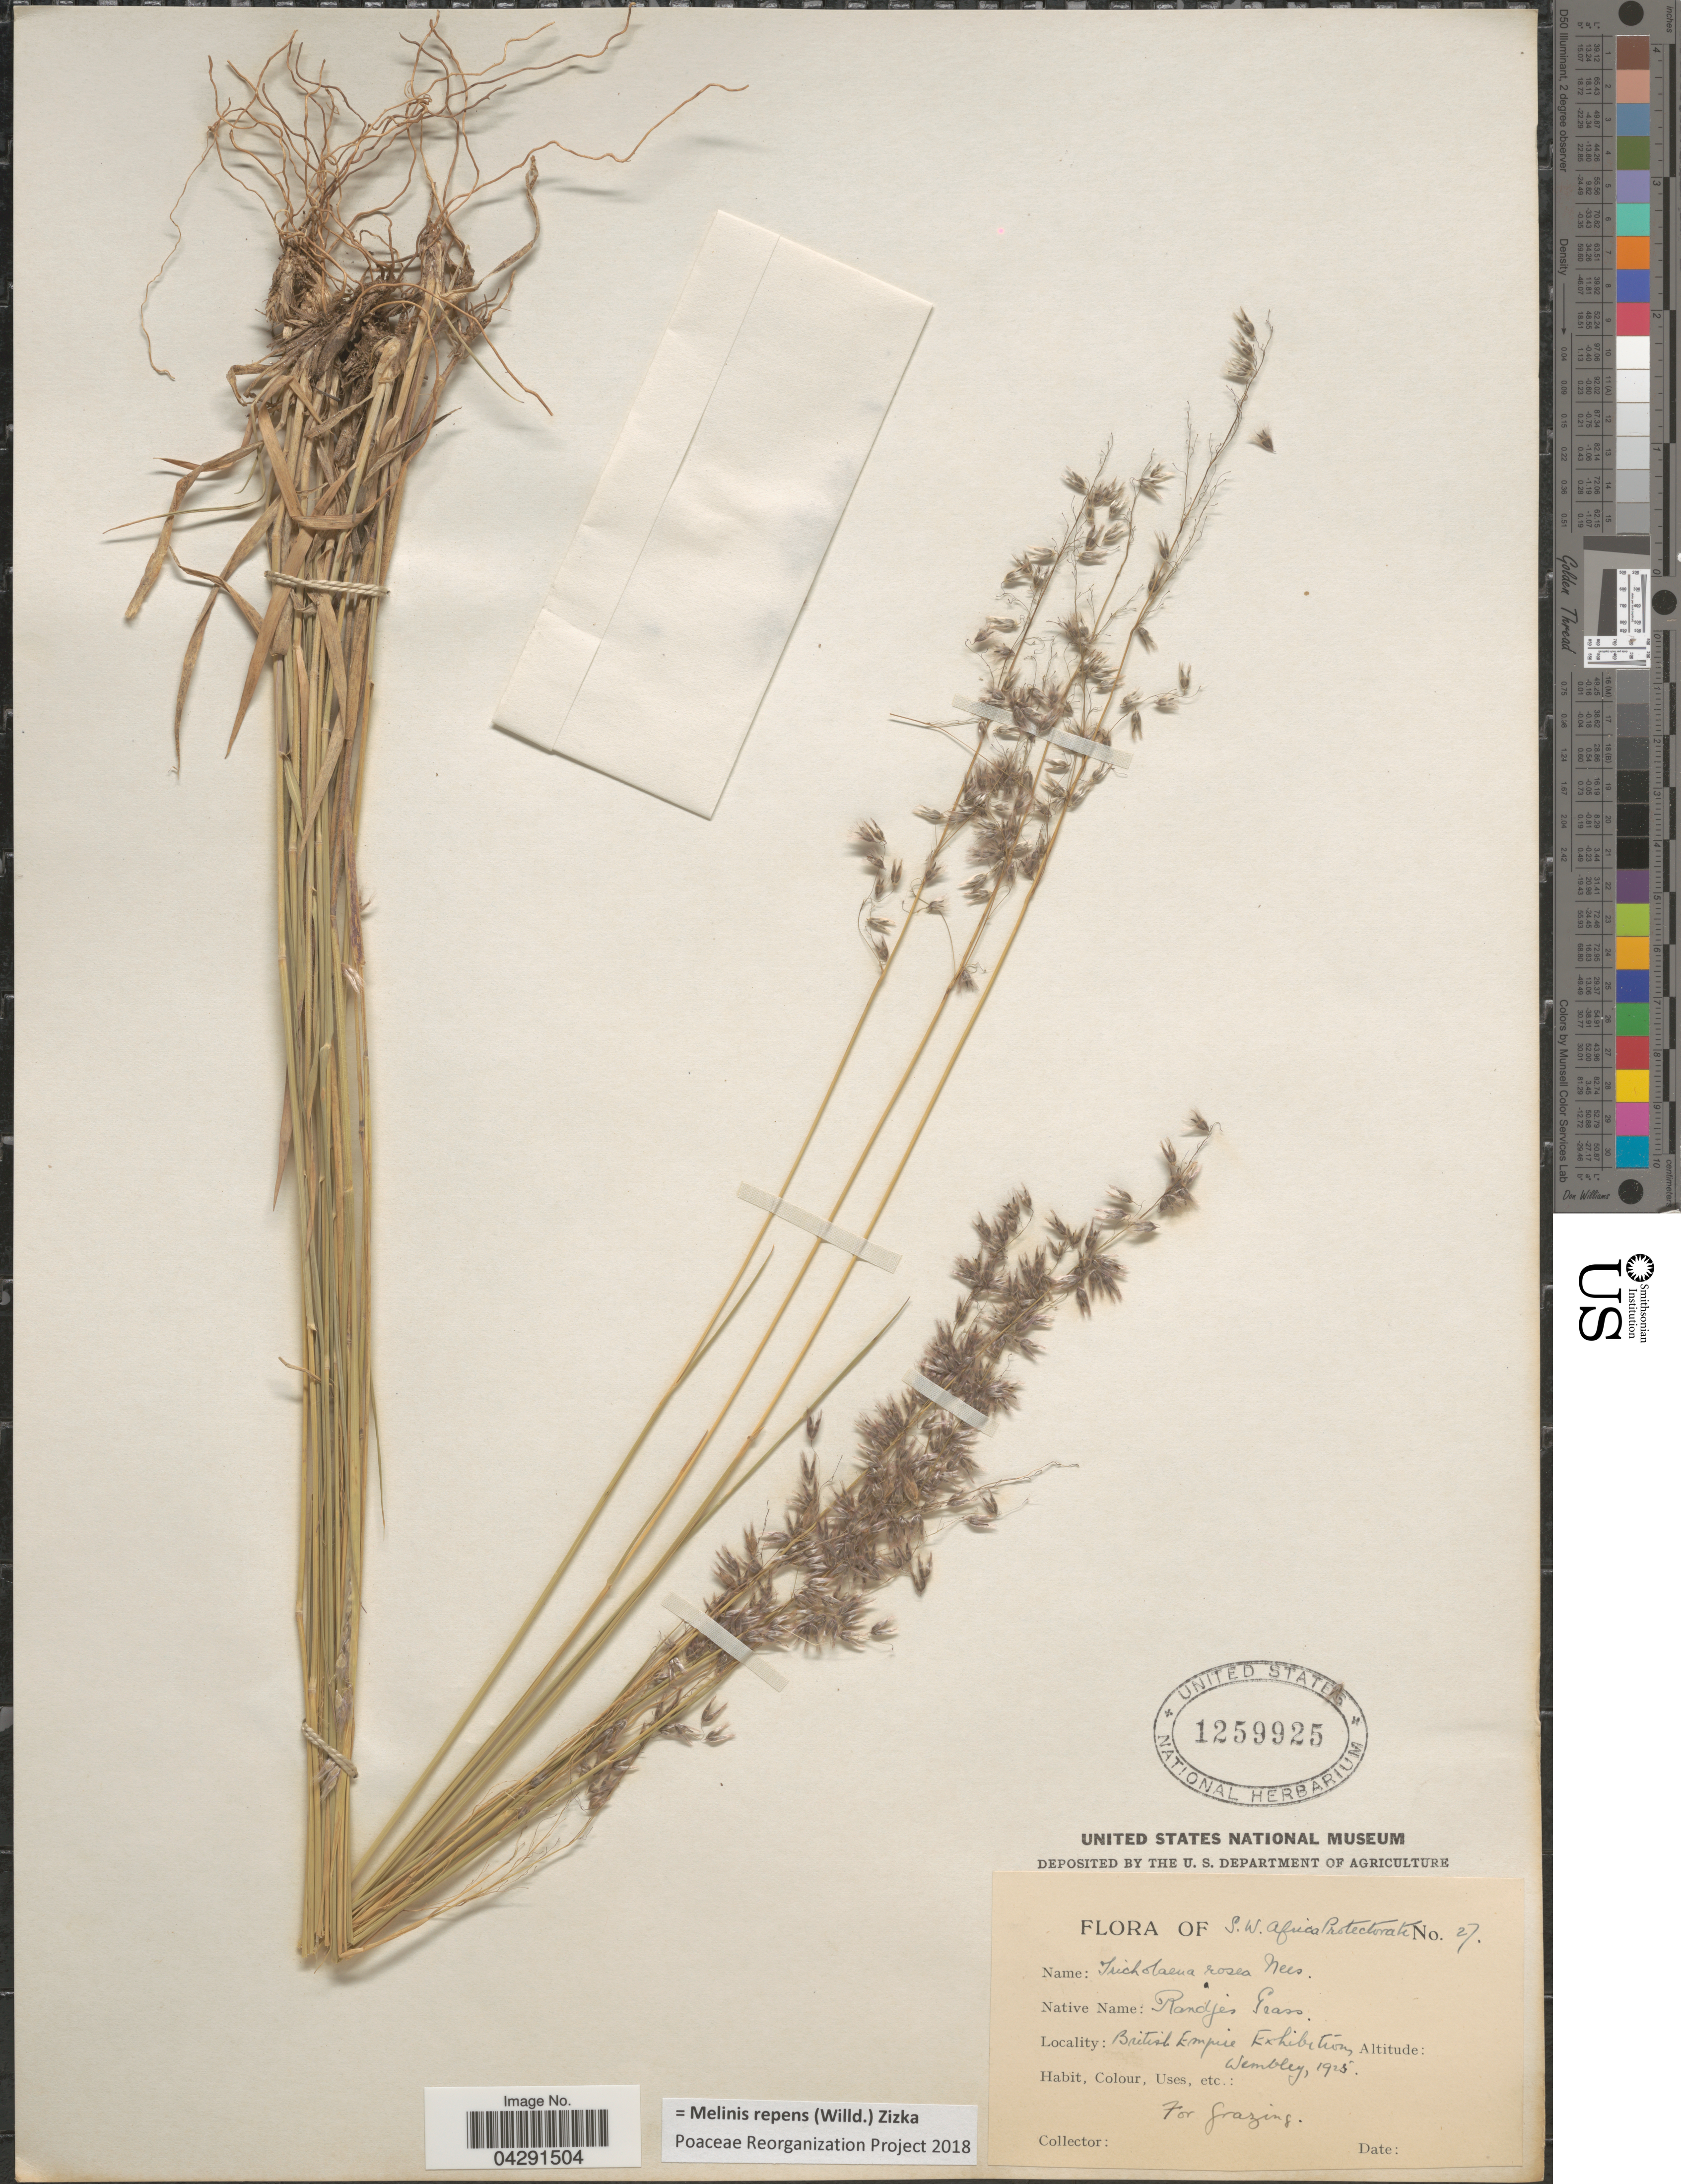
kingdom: Plantae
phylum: Tracheophyta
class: Liliopsida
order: Poales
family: Poaceae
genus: Melinis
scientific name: Melinis repens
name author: (Willd.) Zizka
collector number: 27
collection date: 1925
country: Namibia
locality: S.W. Africa Protectorate. British Empire Exhibition, Wembley.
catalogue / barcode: US 1259925